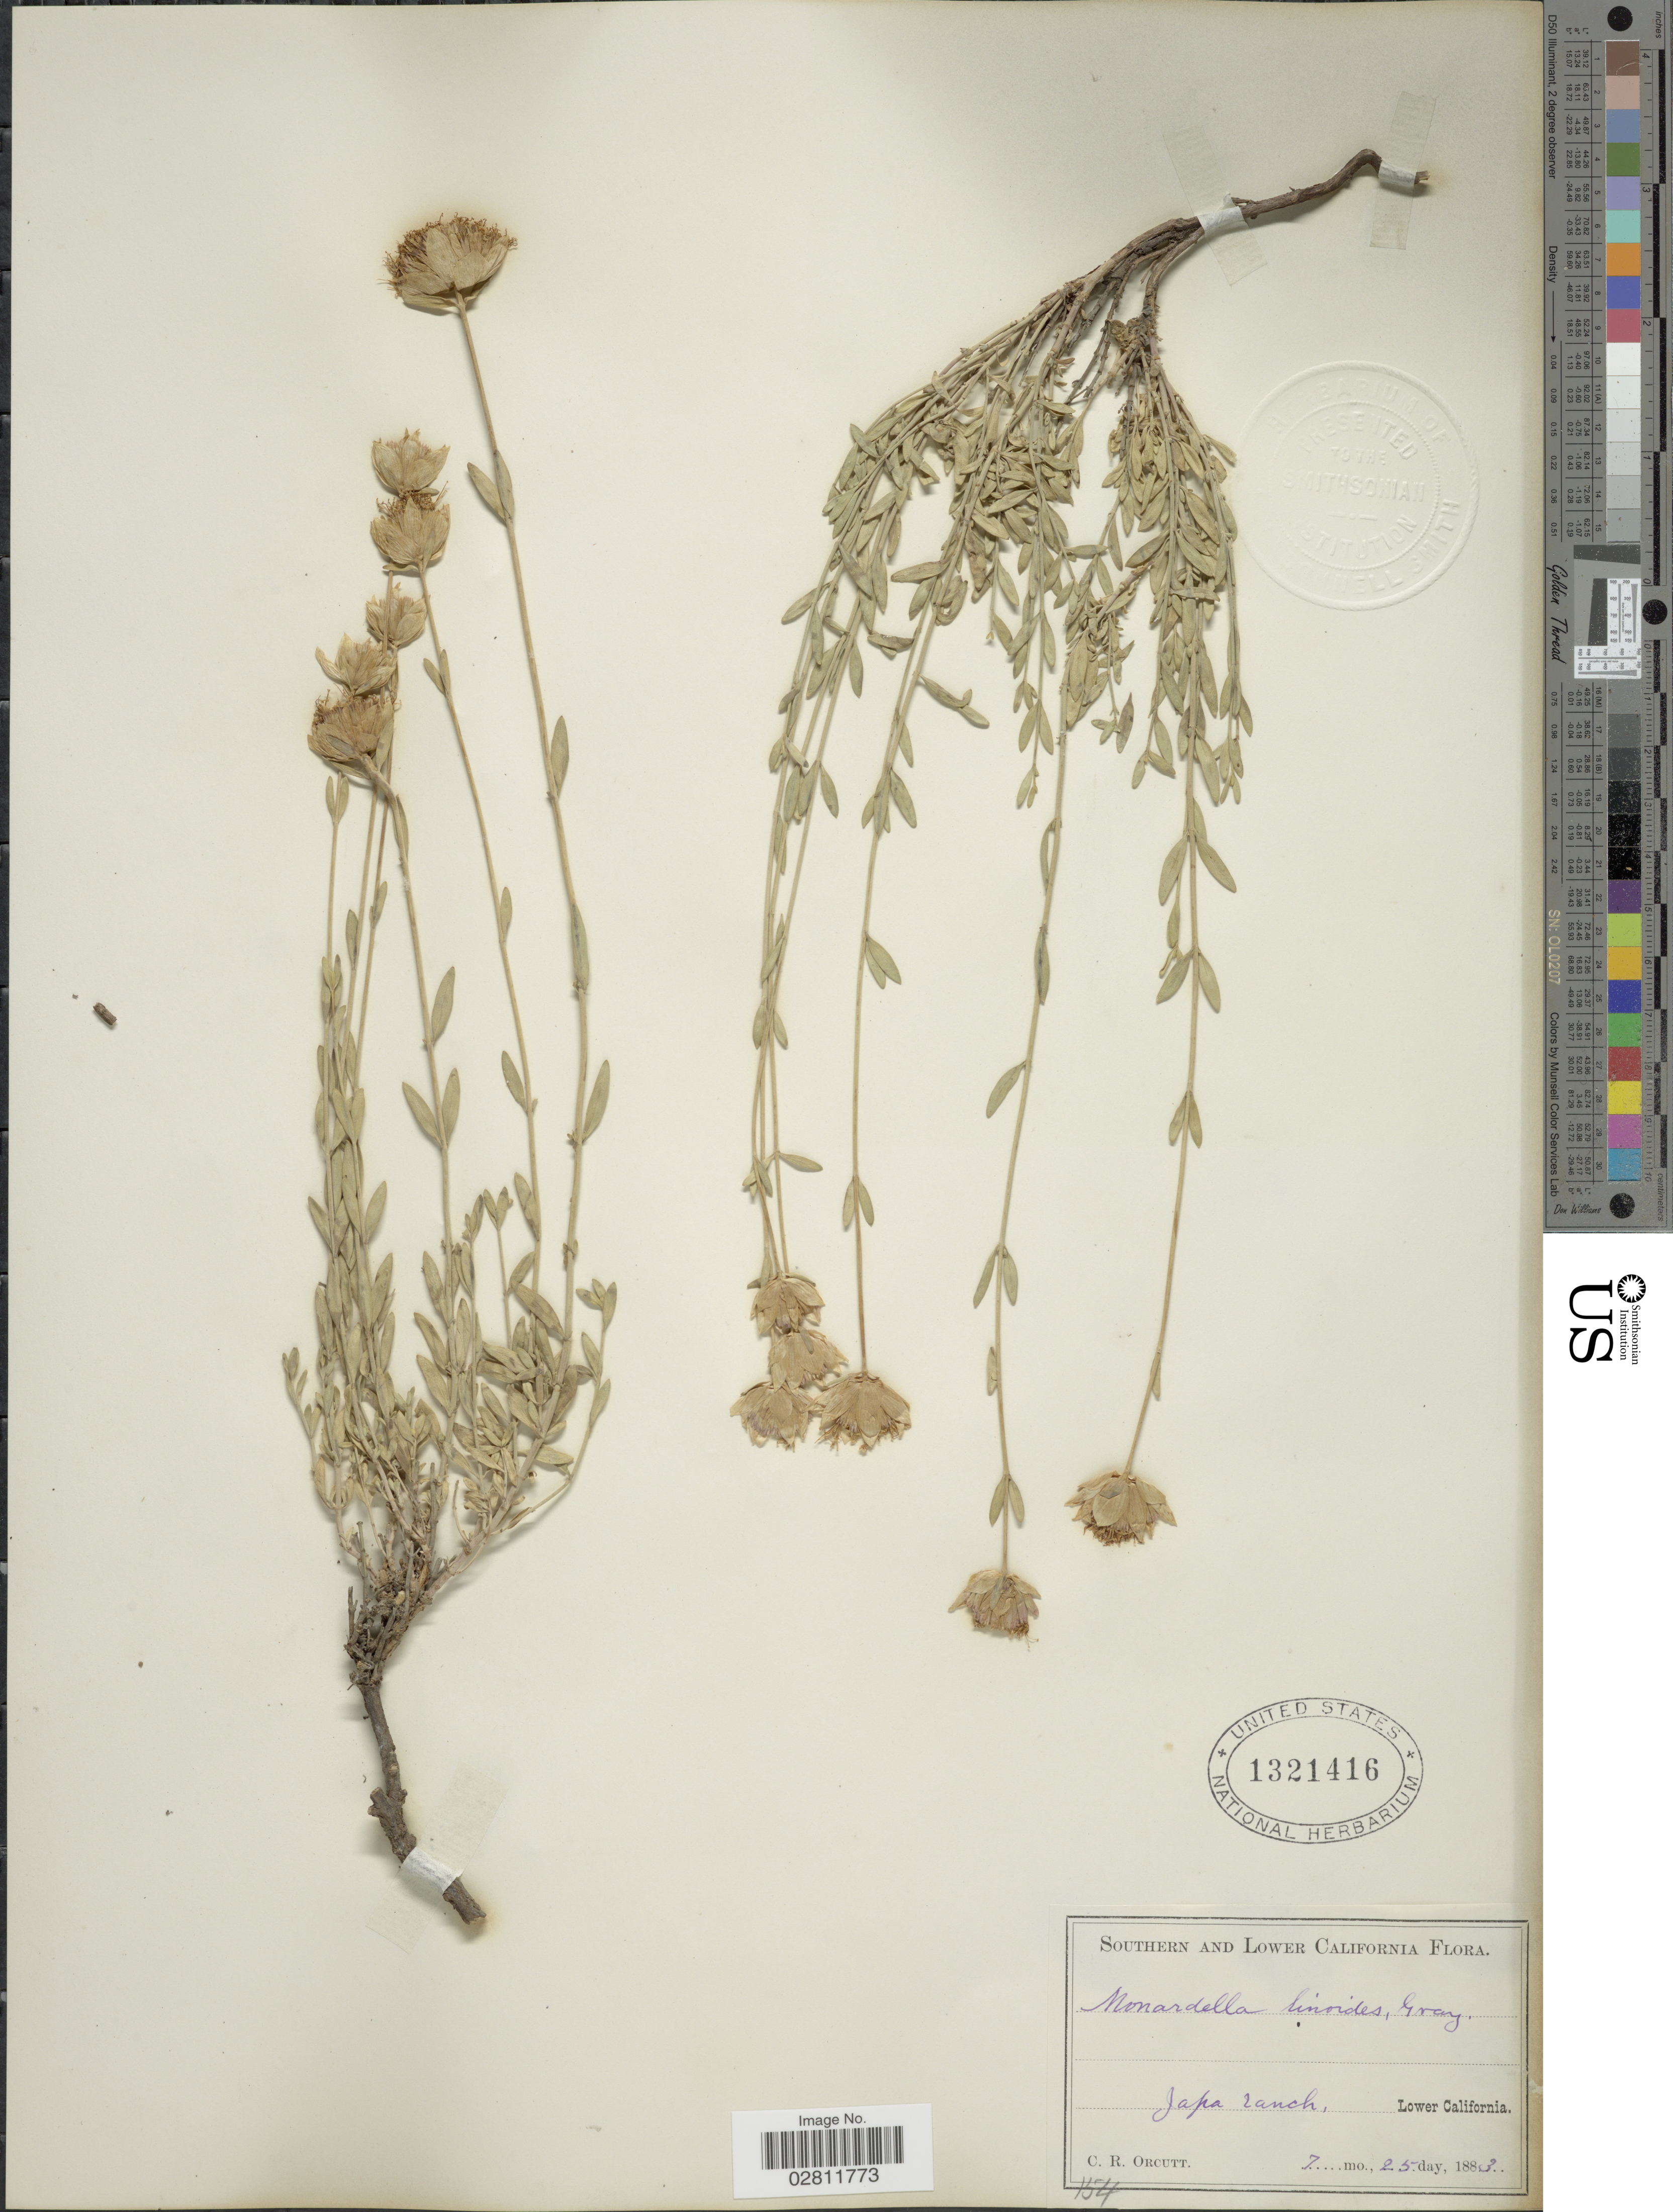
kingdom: Plantae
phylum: Tracheophyta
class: Magnoliopsida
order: Lamiales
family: Lamiaceae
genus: Monardella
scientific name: Monardella linoides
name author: A. Gray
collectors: C. R. Orcutt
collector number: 154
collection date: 1883-07-25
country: Mexico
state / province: Baja California Norte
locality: Japa ranch, Lower California.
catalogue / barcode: US 1321416